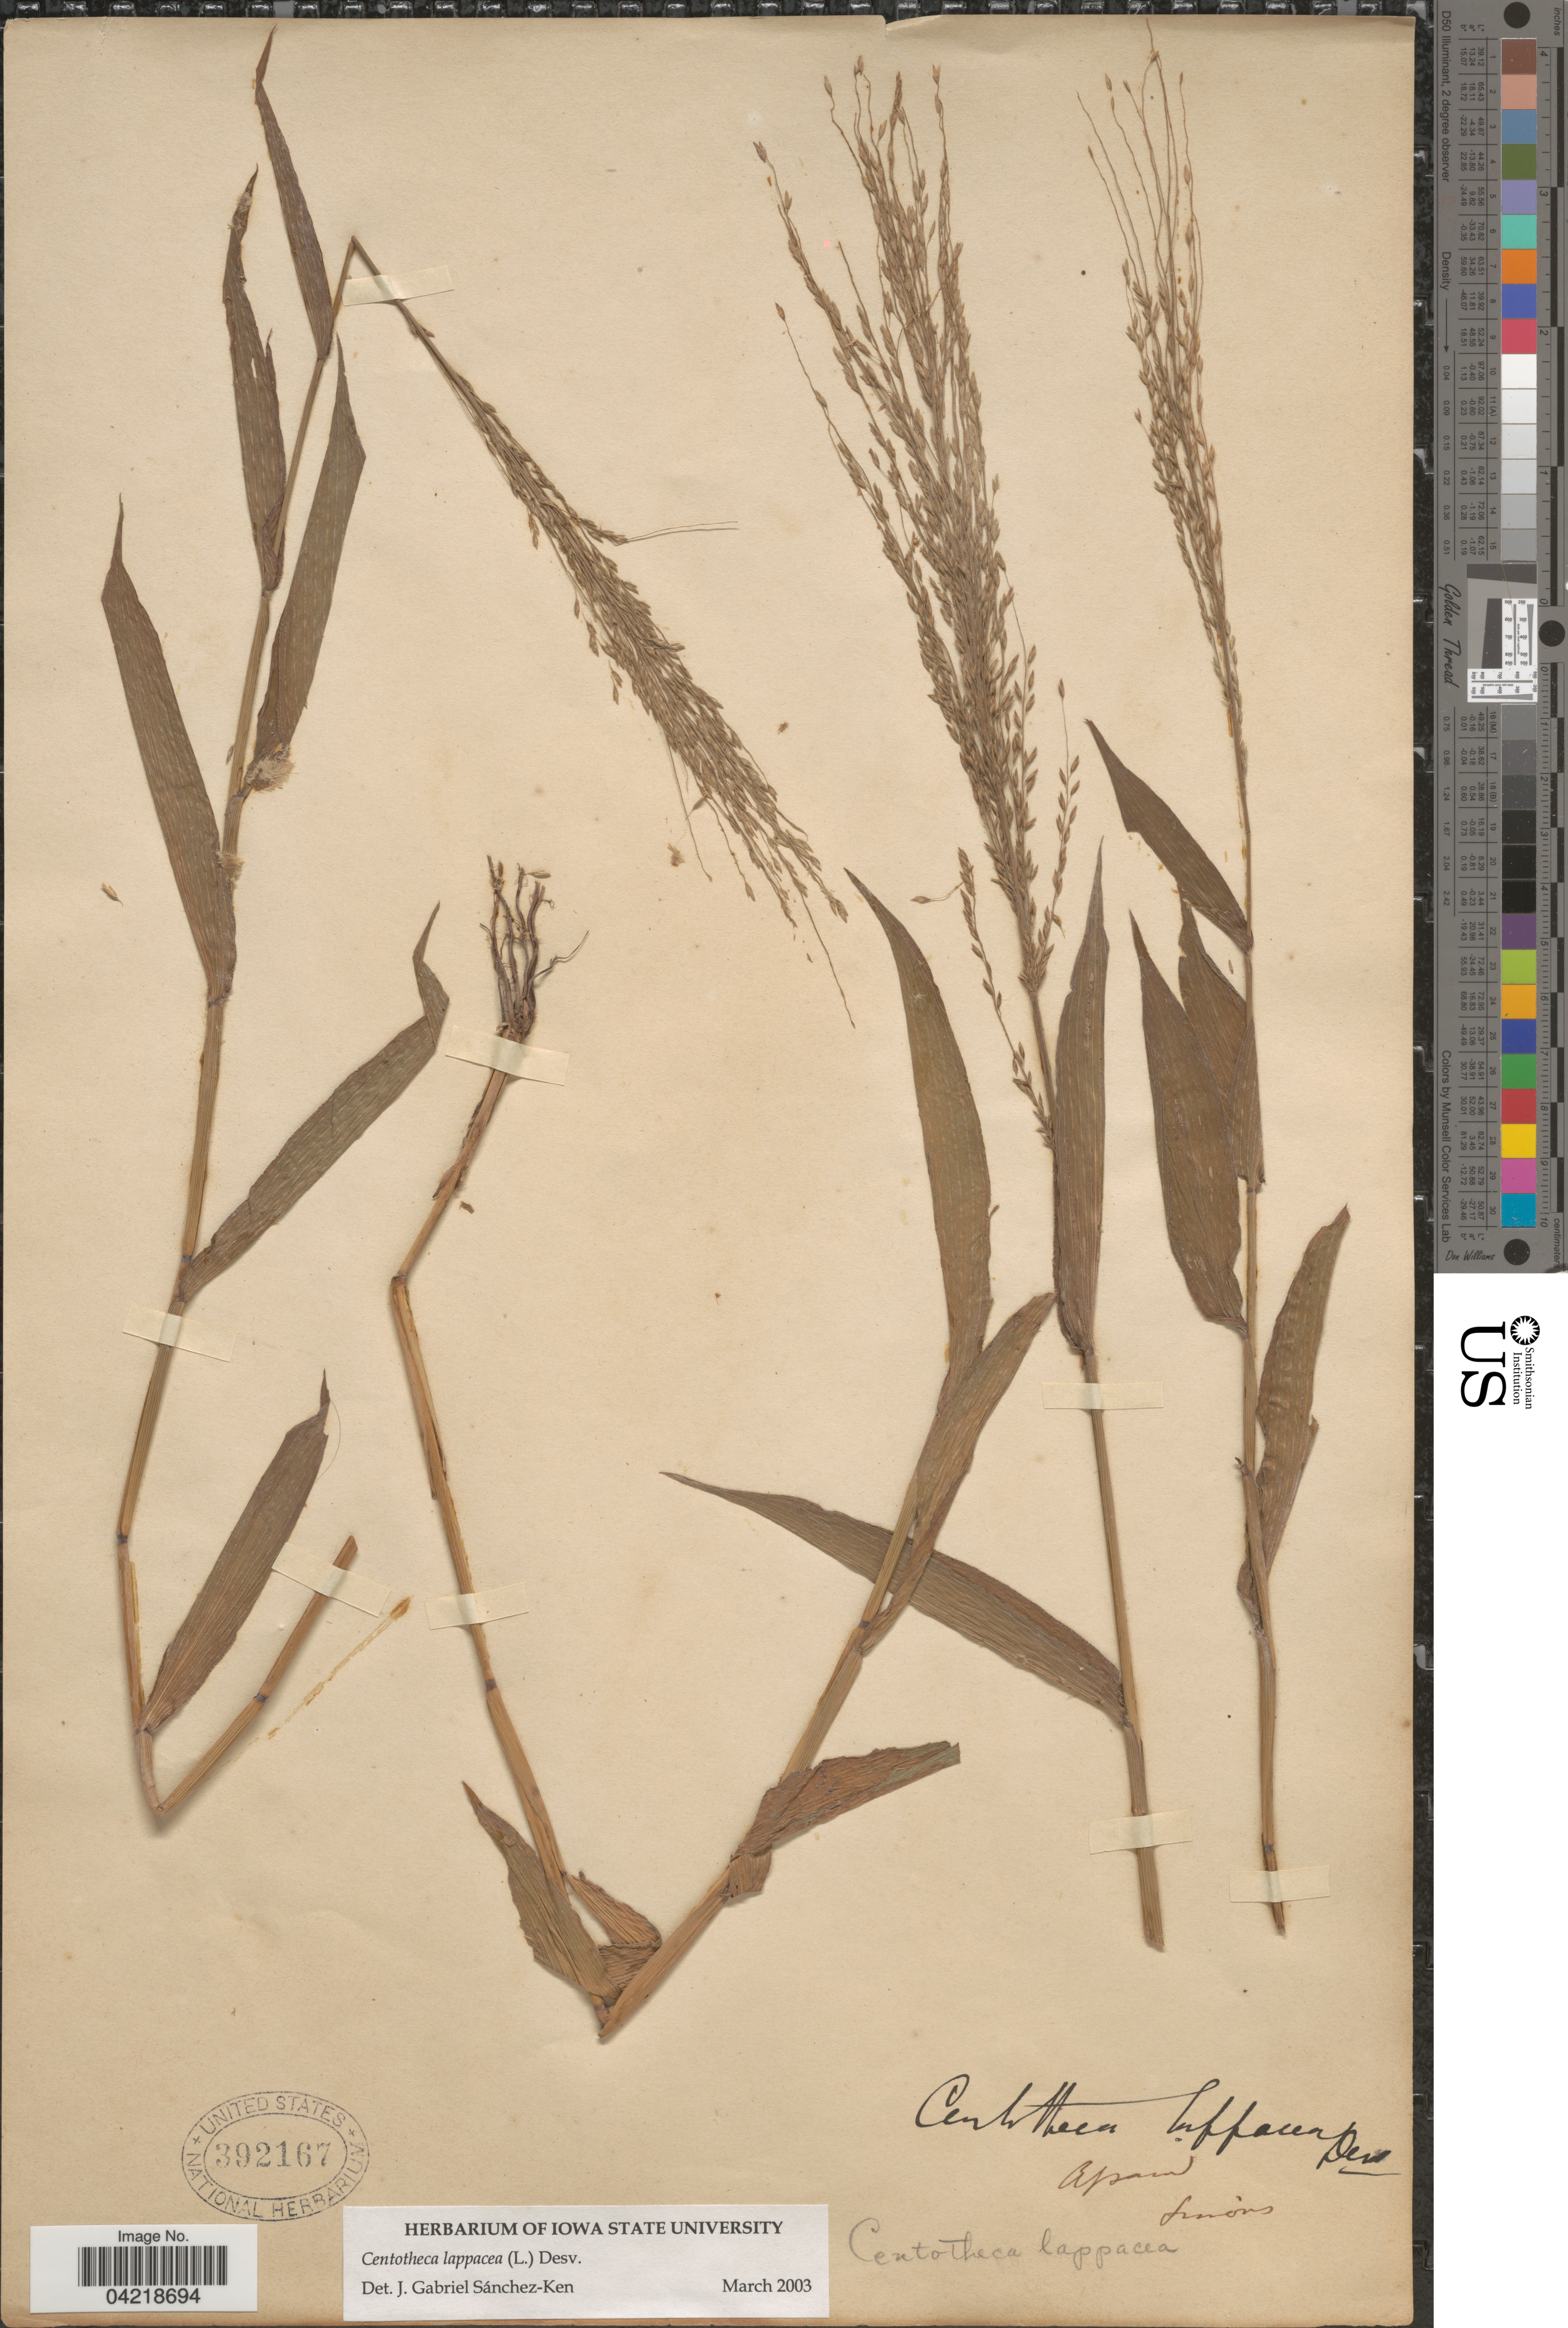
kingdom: Plantae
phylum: Tracheophyta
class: Liliopsida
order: Poales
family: Poaceae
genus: Centotheca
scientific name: Centotheca lappacea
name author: (L.) Desv.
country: India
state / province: Assam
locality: [illegible text].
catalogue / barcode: US 392167